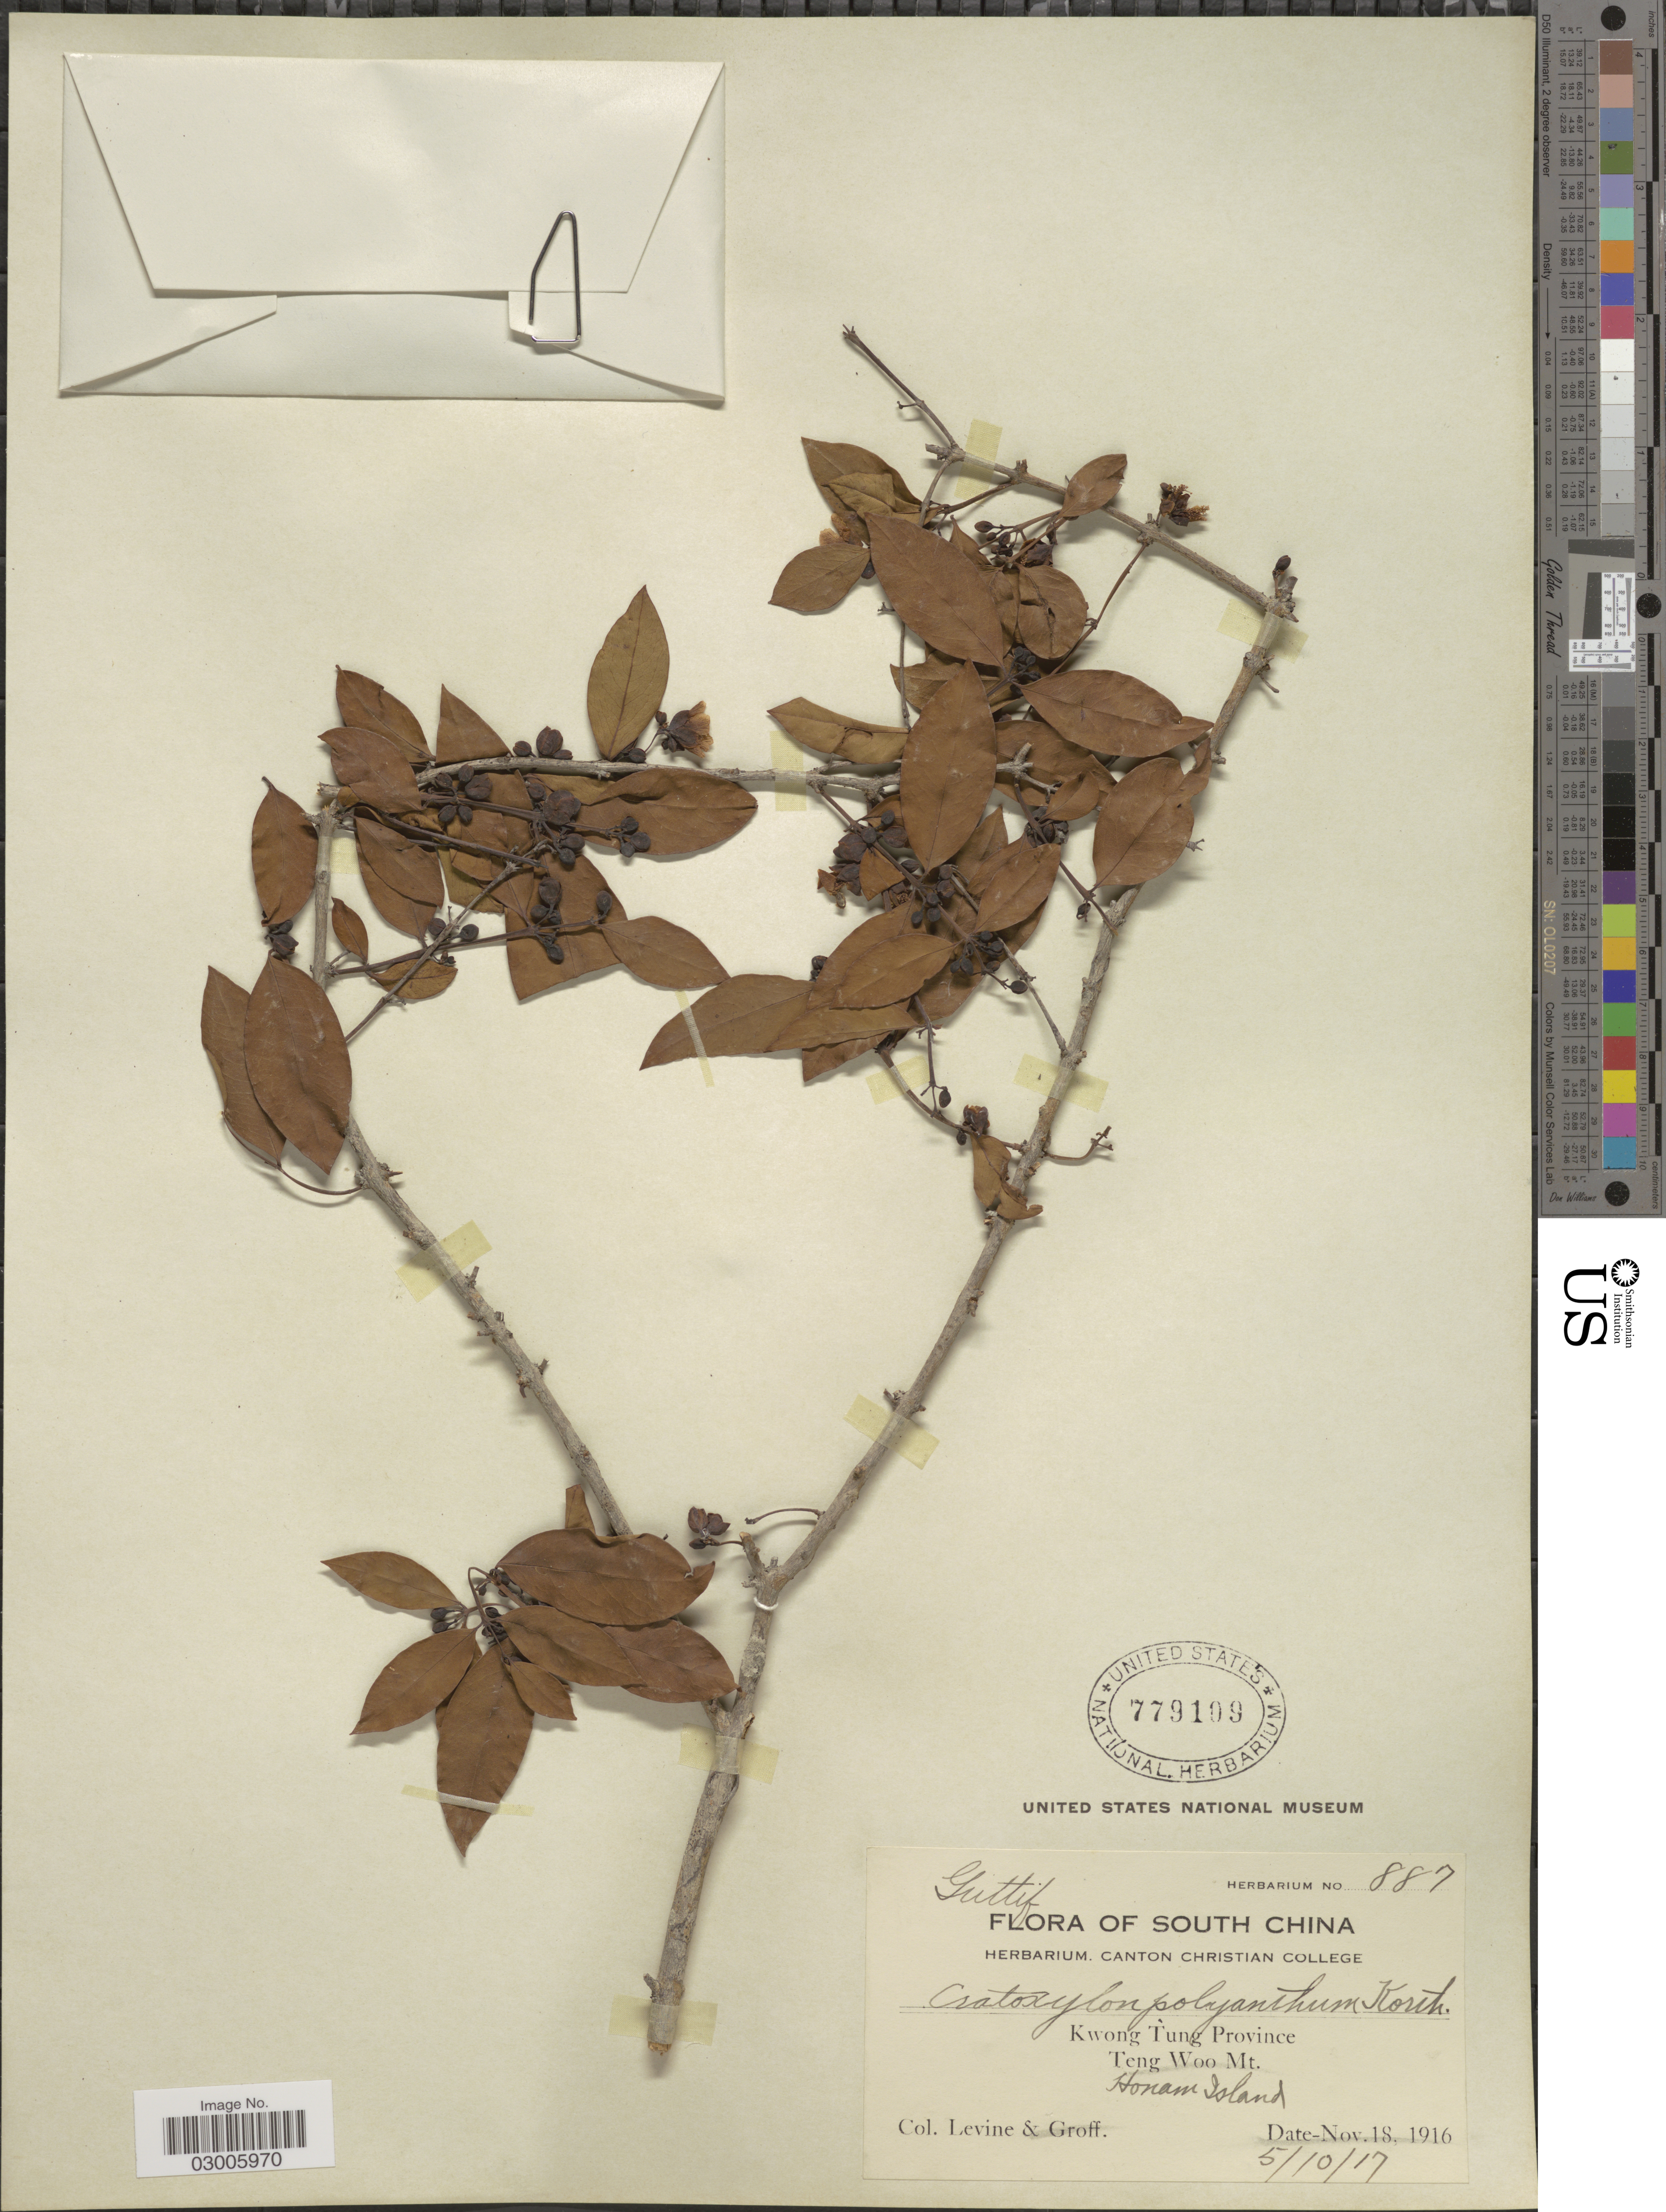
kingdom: Plantae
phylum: Tracheophyta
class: Magnoliopsida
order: Malpighiales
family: Hypericaceae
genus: Cratoxylum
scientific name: Cratoxylum polyanthum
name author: Korth.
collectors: -. Levine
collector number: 887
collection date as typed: Transcribed d/m/y: 5/10/17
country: China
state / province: Guangdong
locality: Kwong Tung Province. Teng Woo Mt. Honam Island.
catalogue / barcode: US 779109